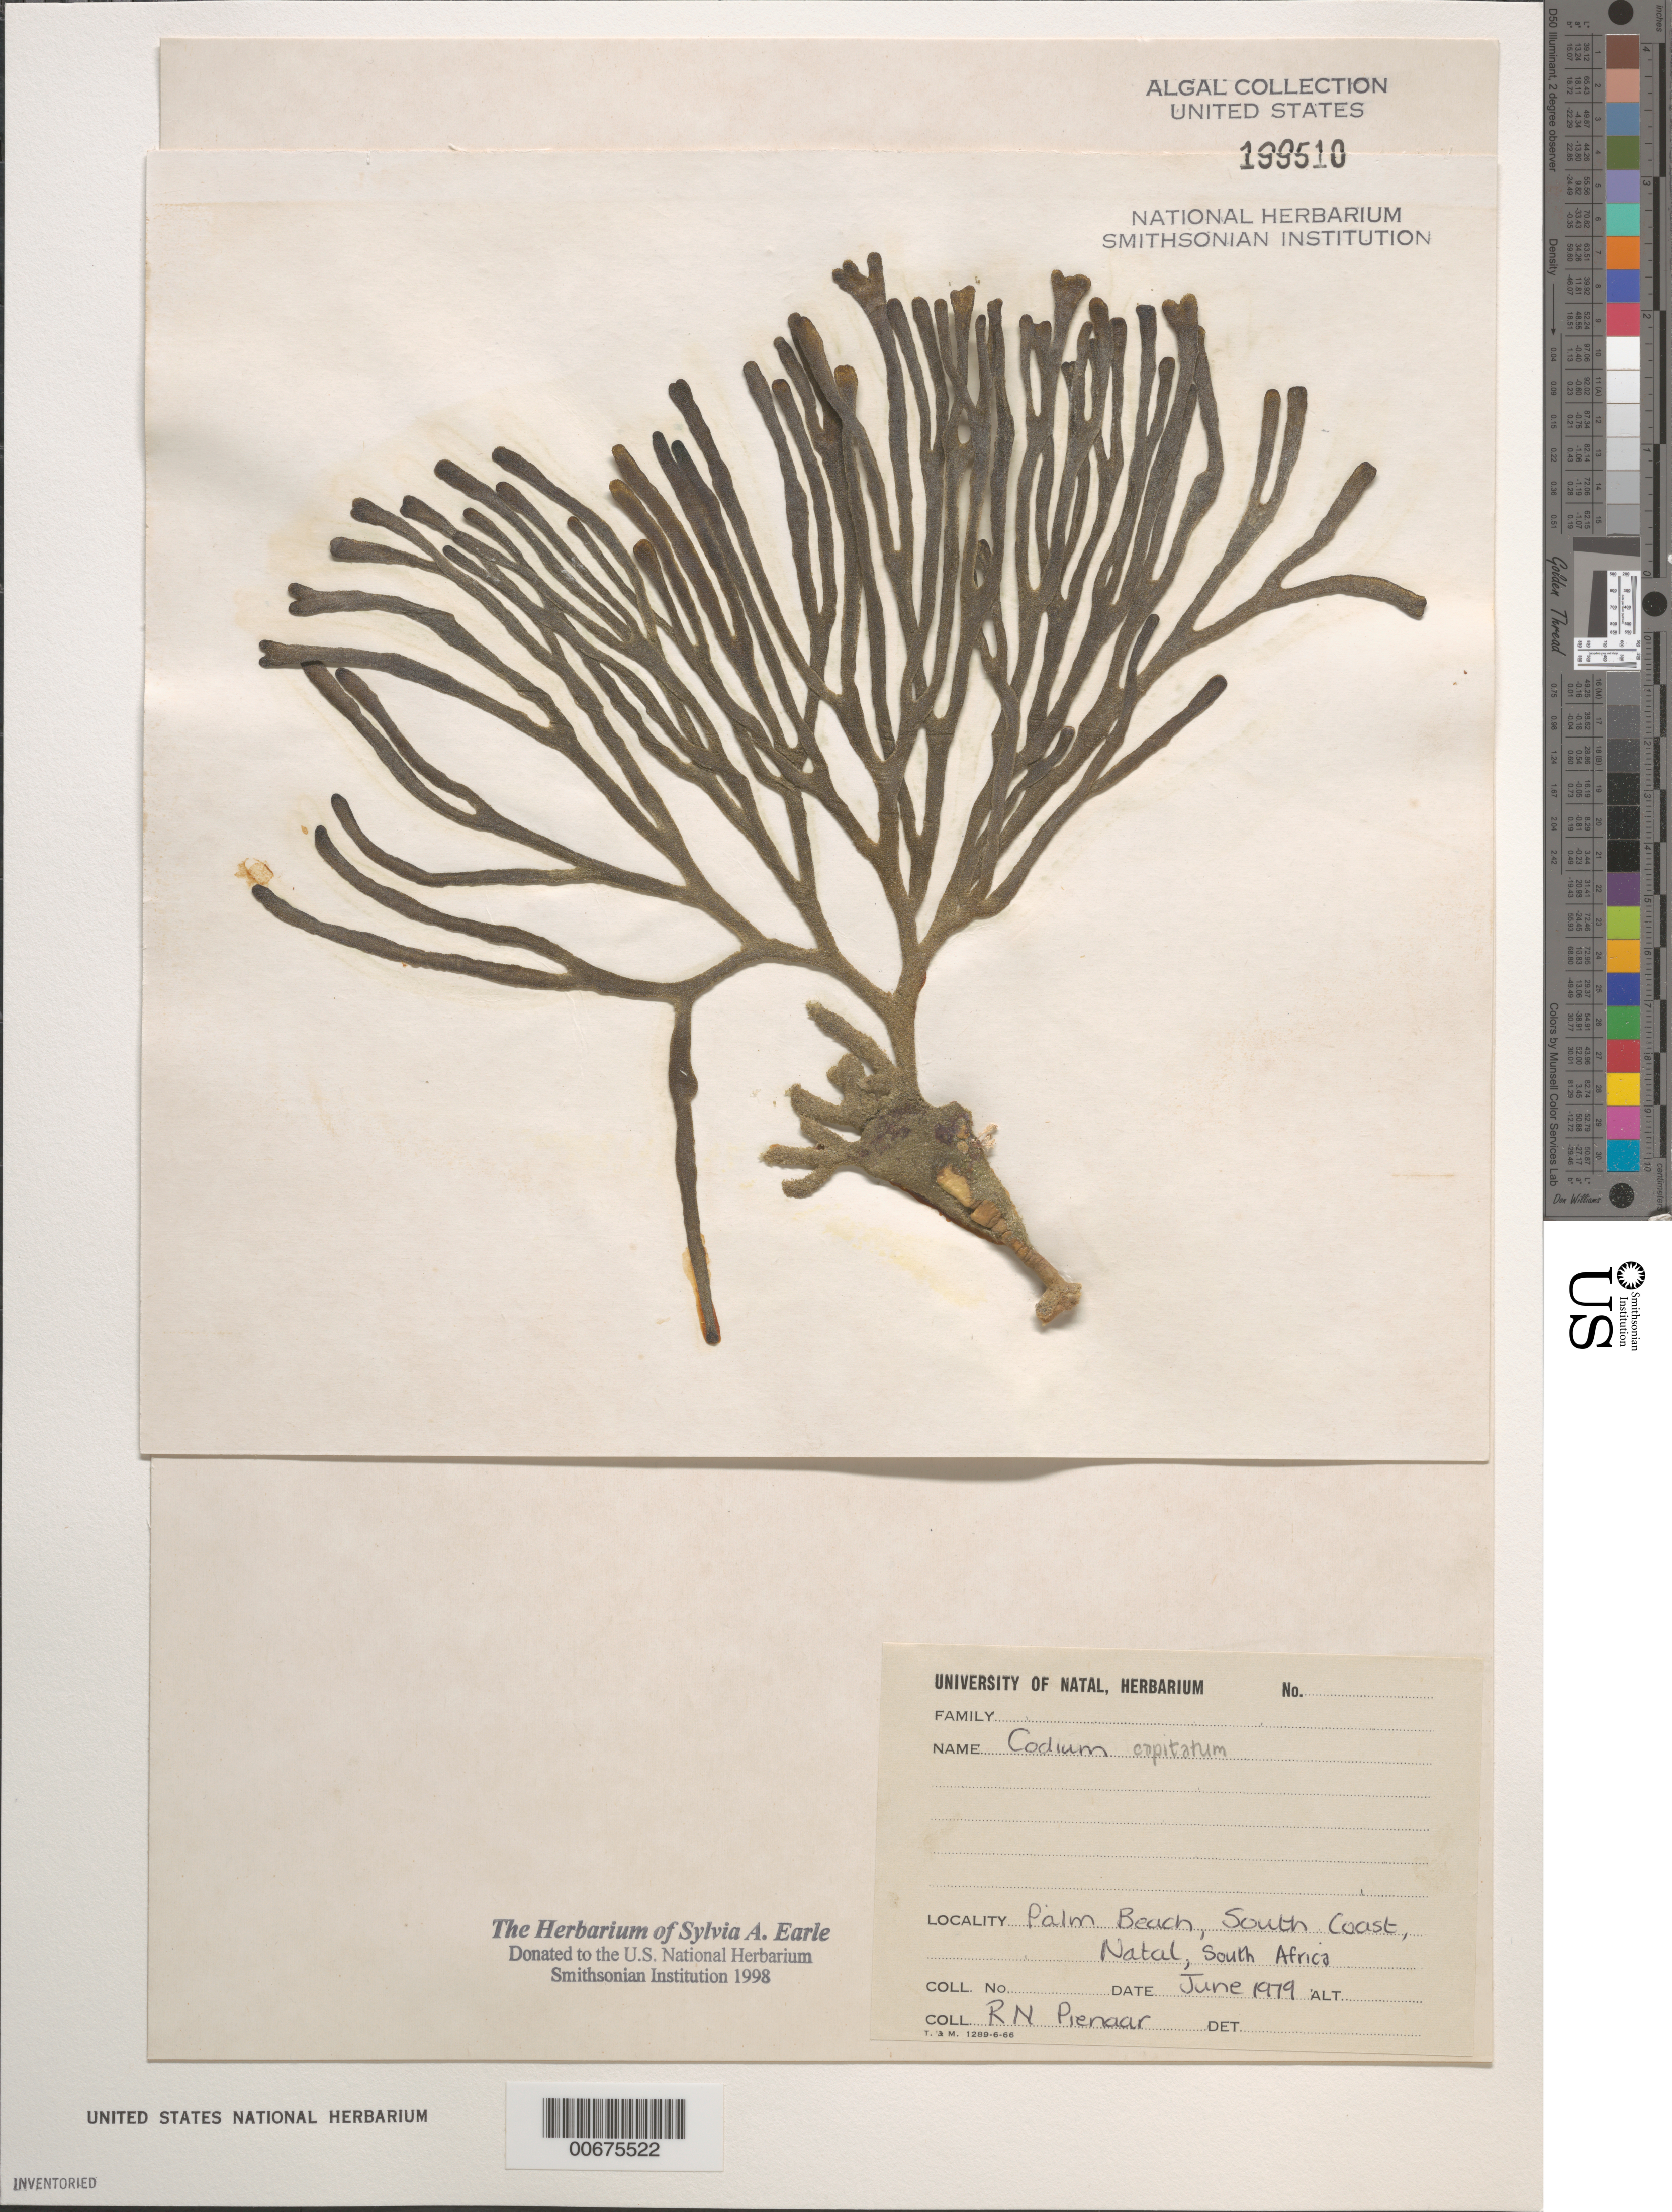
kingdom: Plantae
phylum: Chlorophyta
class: Ulvophyceae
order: Bryopsidales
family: Codiaceae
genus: Codium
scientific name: Codium capitatum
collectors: R. Pienaar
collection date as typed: Jun 1979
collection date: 1979-06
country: South Africa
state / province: KwaZulu-Natal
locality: Palm Beach, South Coast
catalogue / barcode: US 199510